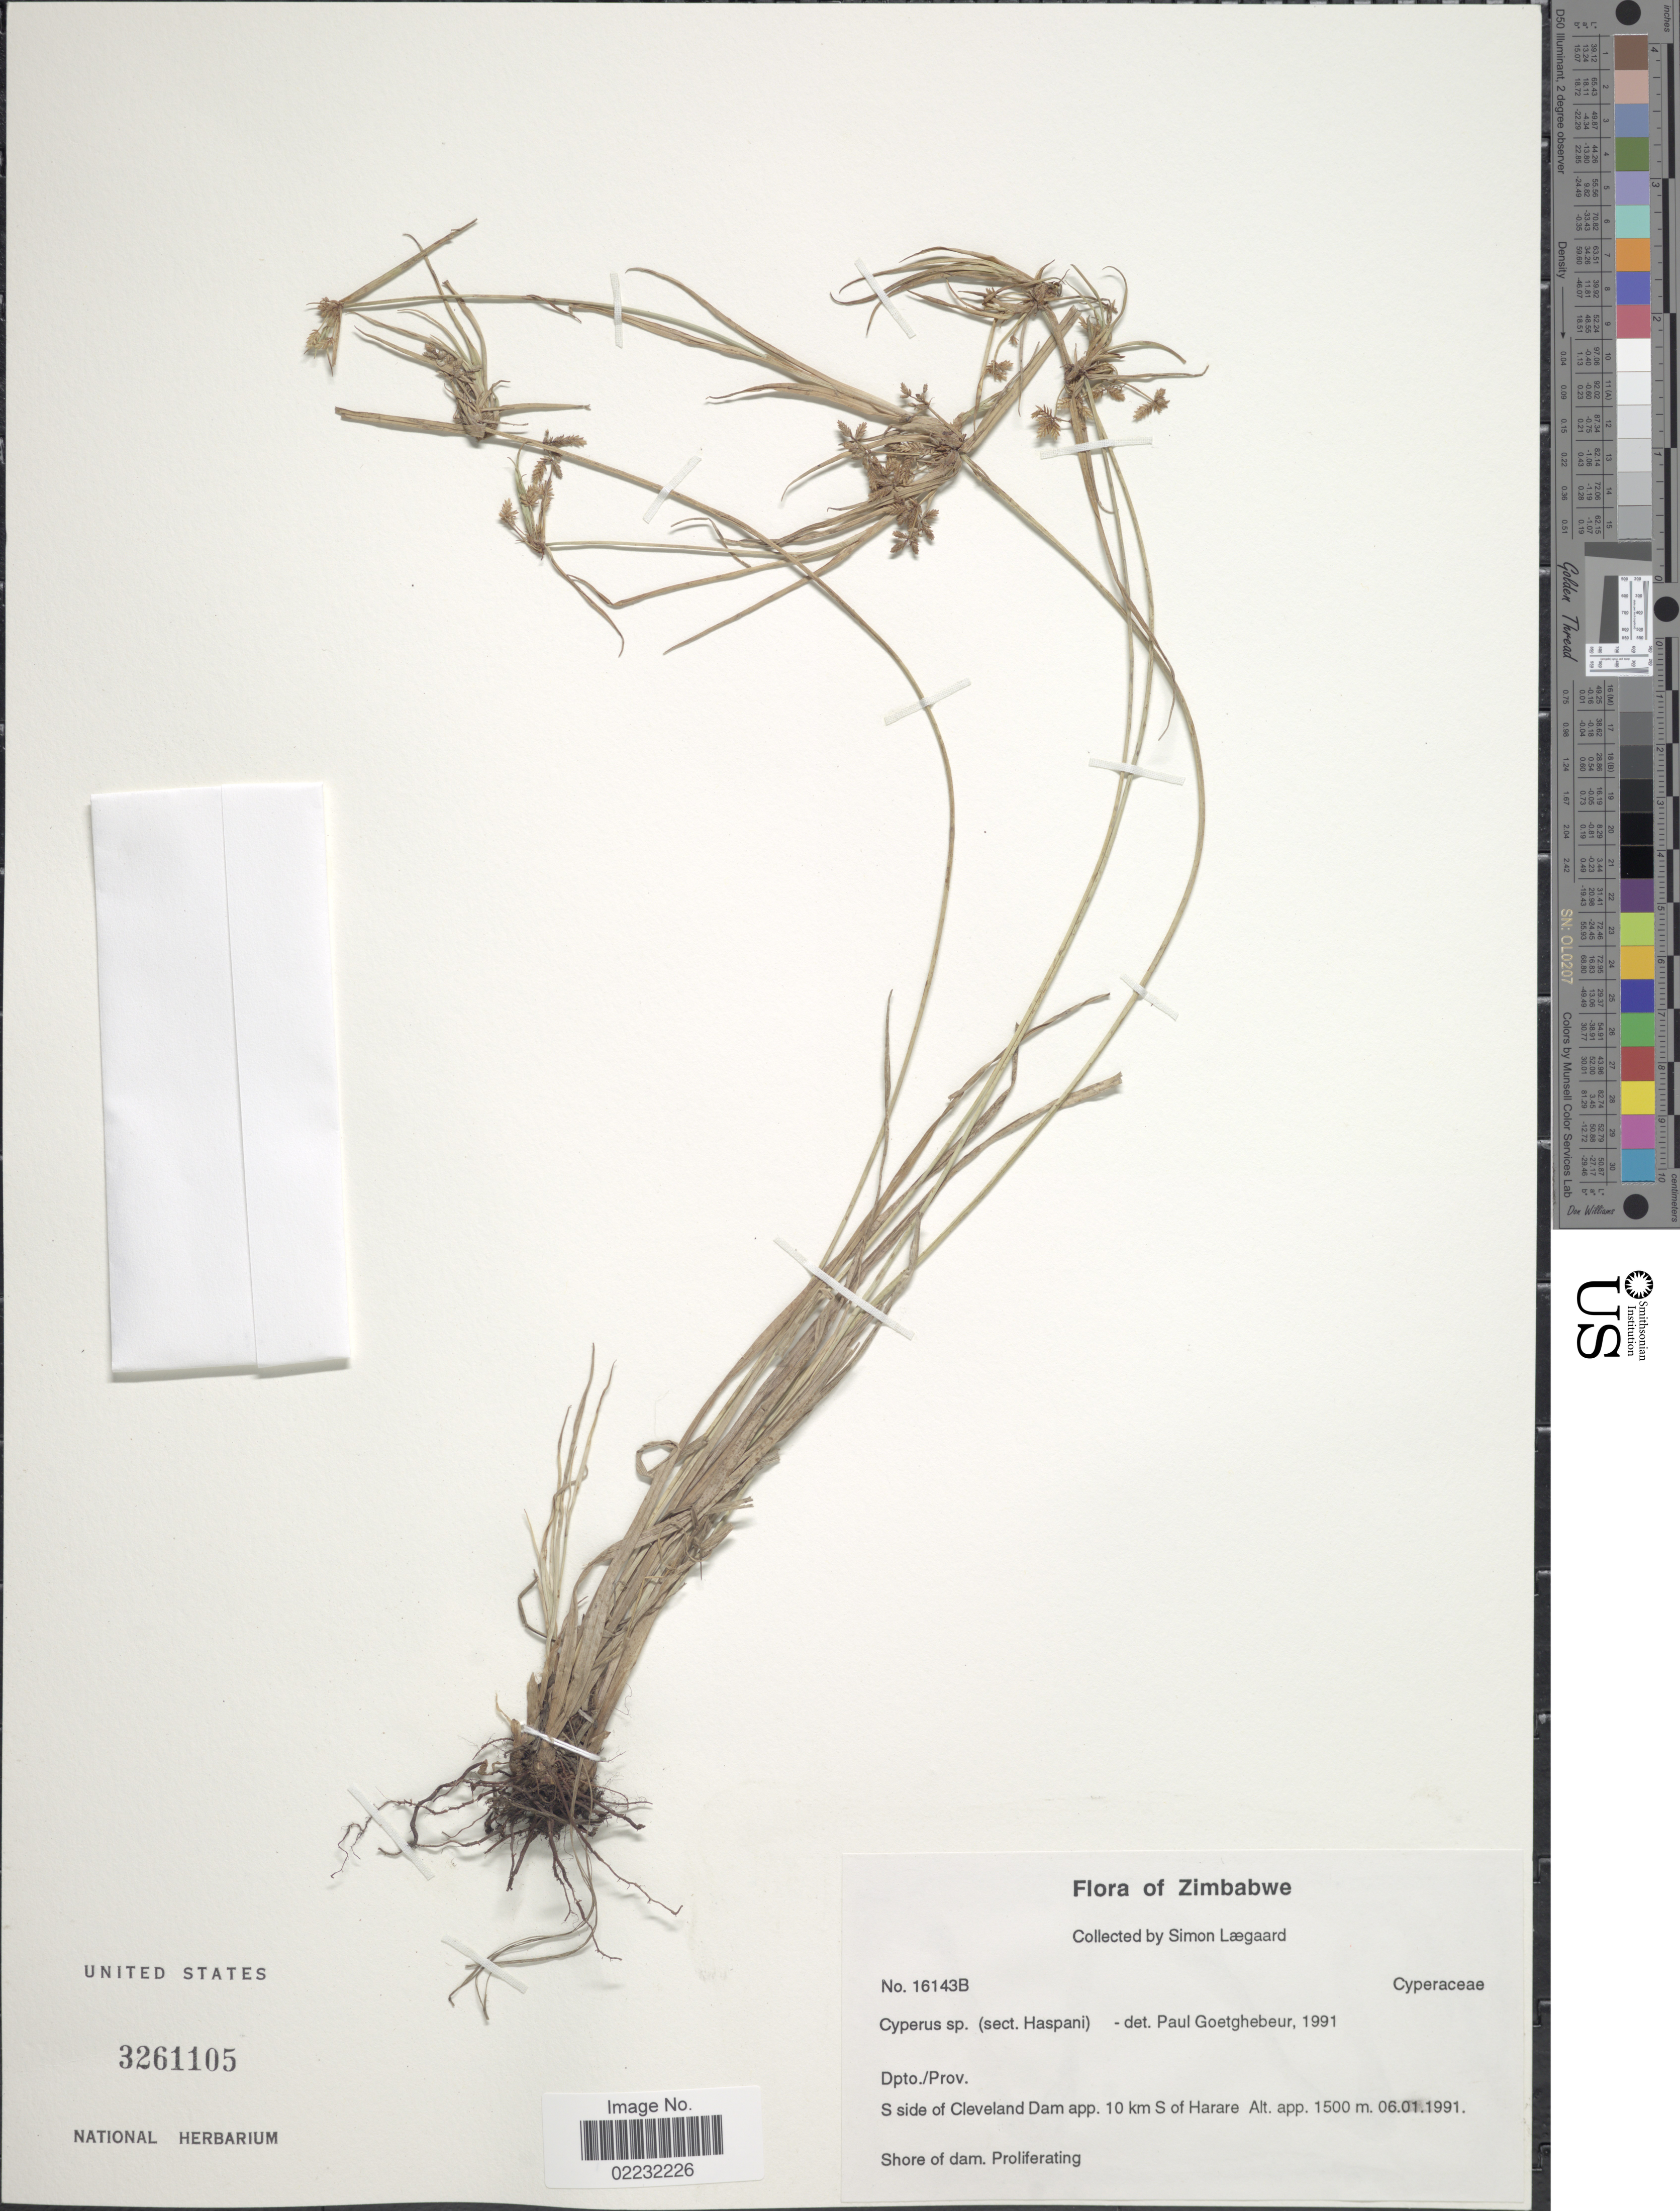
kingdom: Plantae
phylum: Tracheophyta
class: Liliopsida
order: Poales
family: Cyperaceae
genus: Cyperus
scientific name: Cyperus sp.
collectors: S. Lægaard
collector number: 16143B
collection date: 1991-01-06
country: Zimbabwe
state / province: Harare (city)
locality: Dpto./Prov. S side of Cleveland Dam app. 10 km S of Harare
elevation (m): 1500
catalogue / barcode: US 3261105